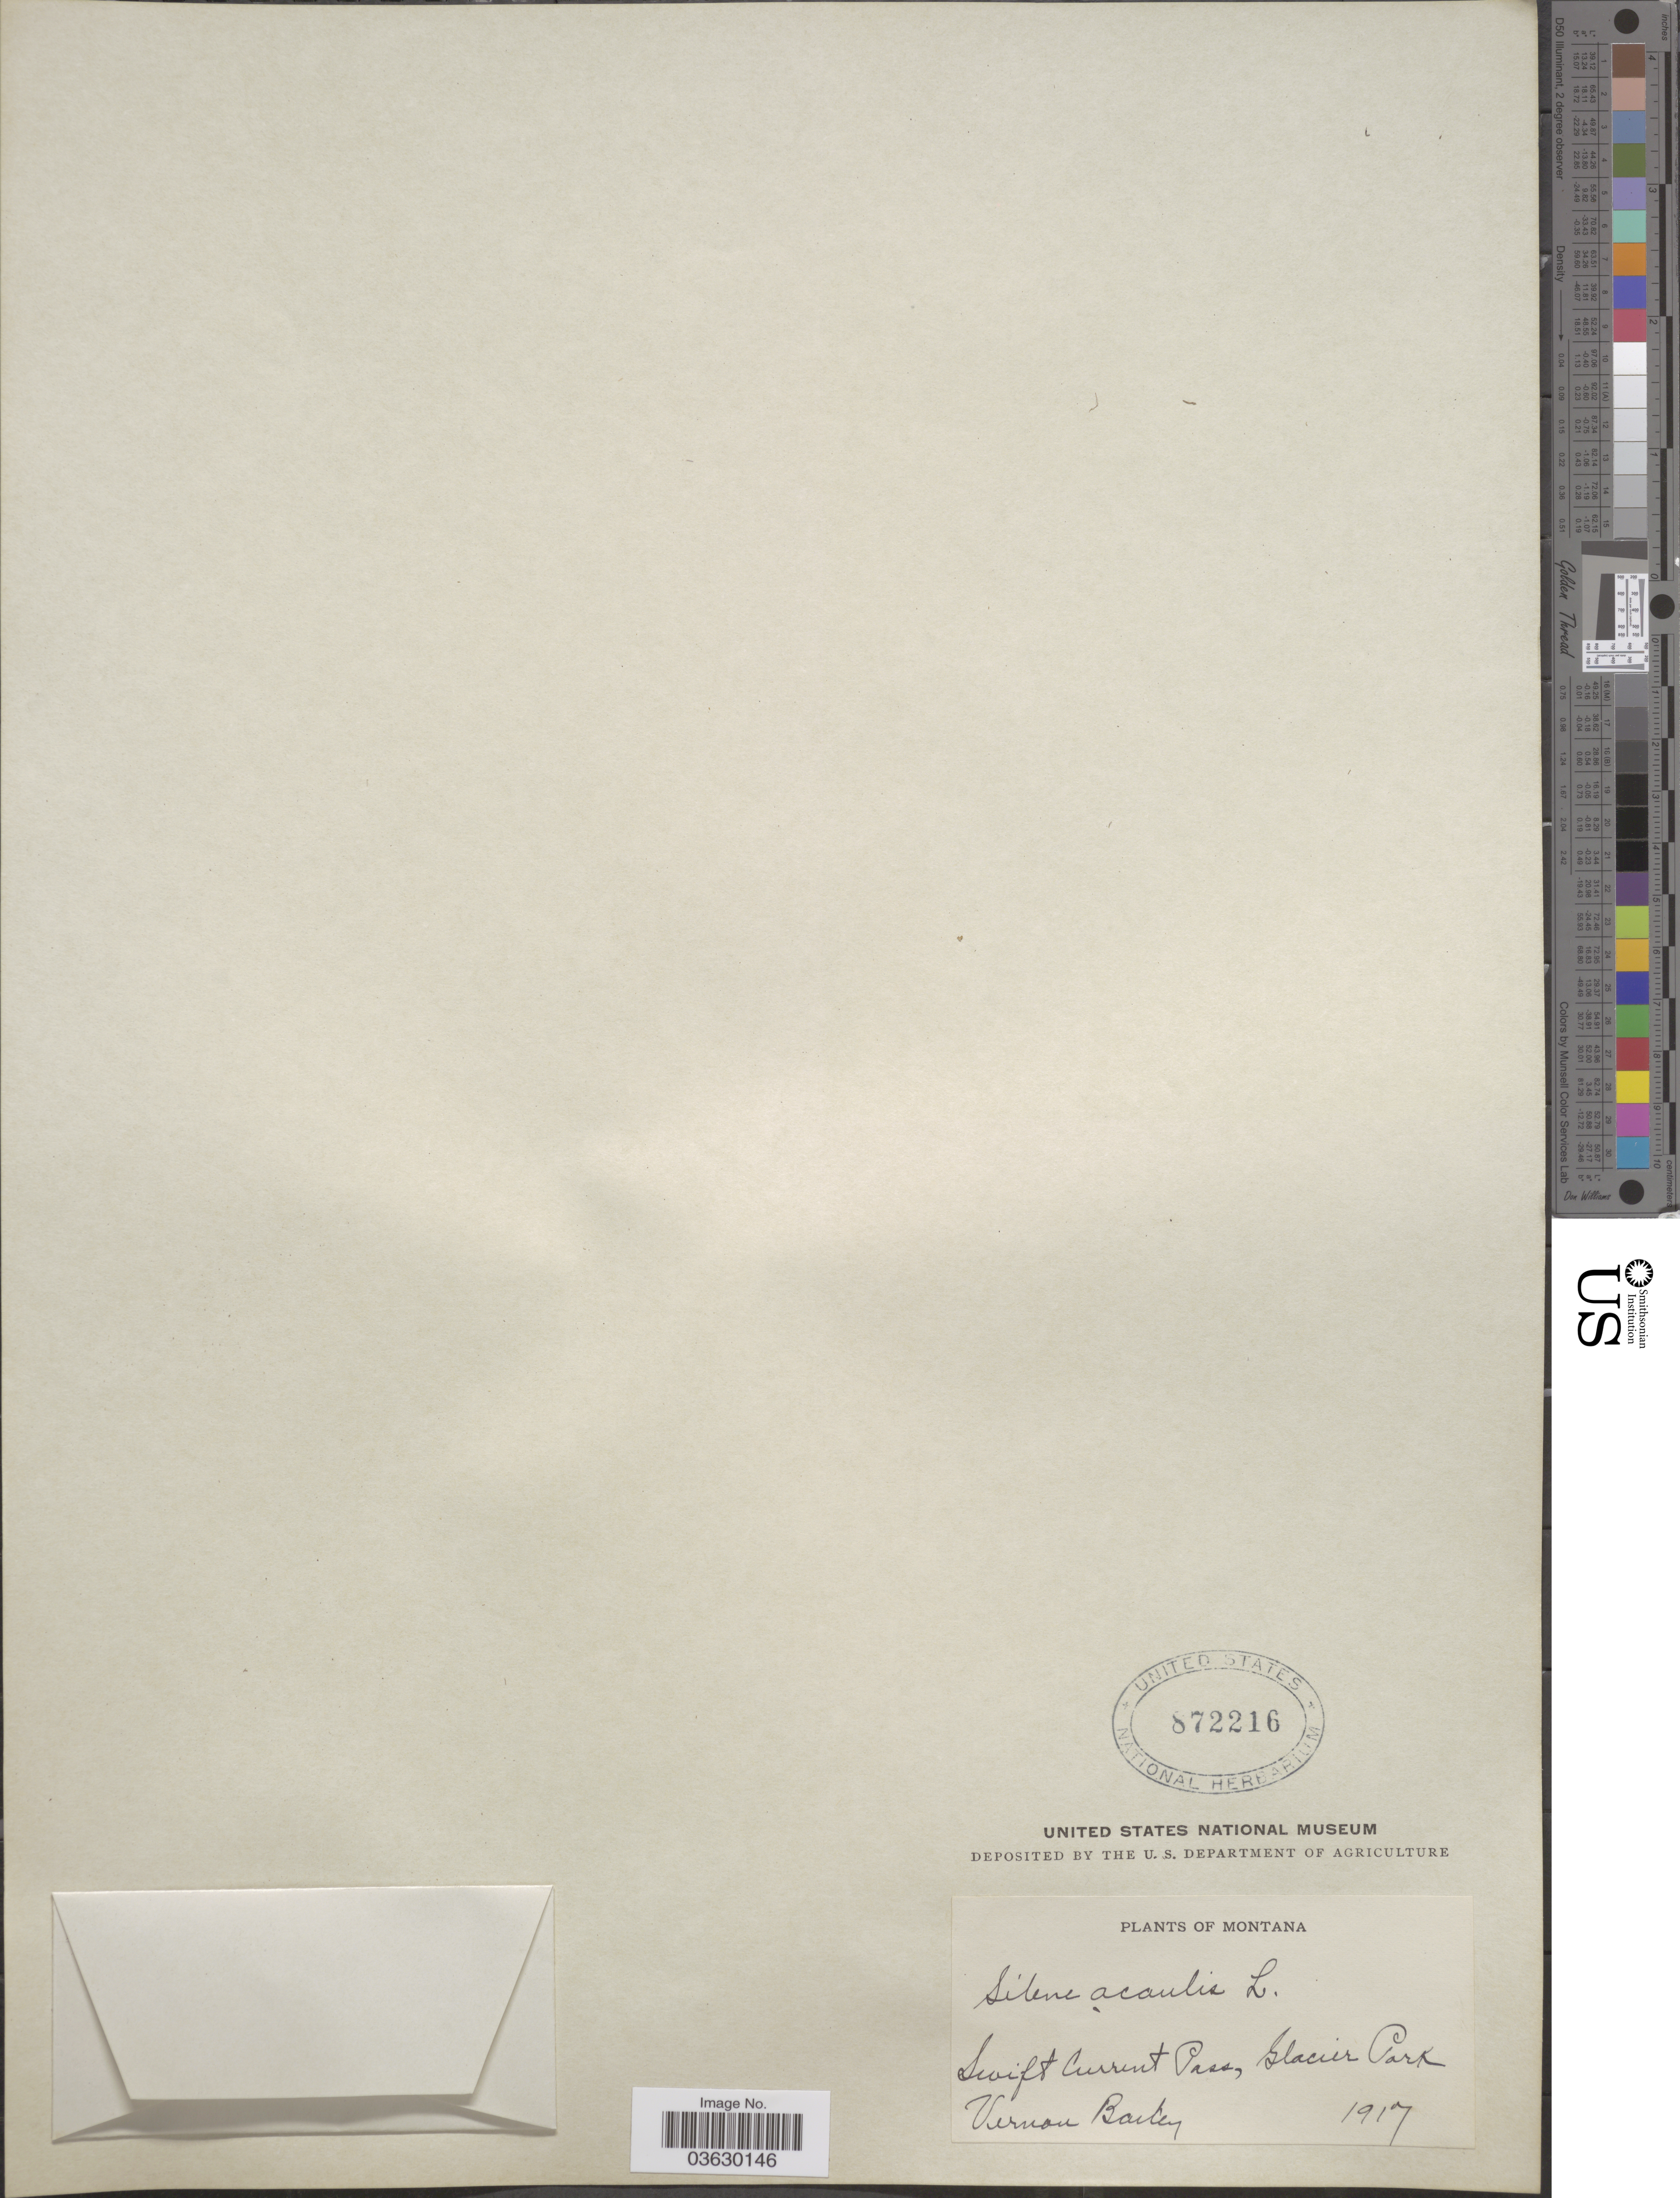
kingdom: Plantae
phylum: Tracheophyta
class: Magnoliopsida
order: Caryophyllales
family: Caryophyllaceae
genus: Silene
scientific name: Silene acaulis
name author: (L.) Jacq.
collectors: V. O. Bailey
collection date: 1917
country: United States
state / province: Montana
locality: Swift Current Pass, Glacier Park.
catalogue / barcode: US 872216